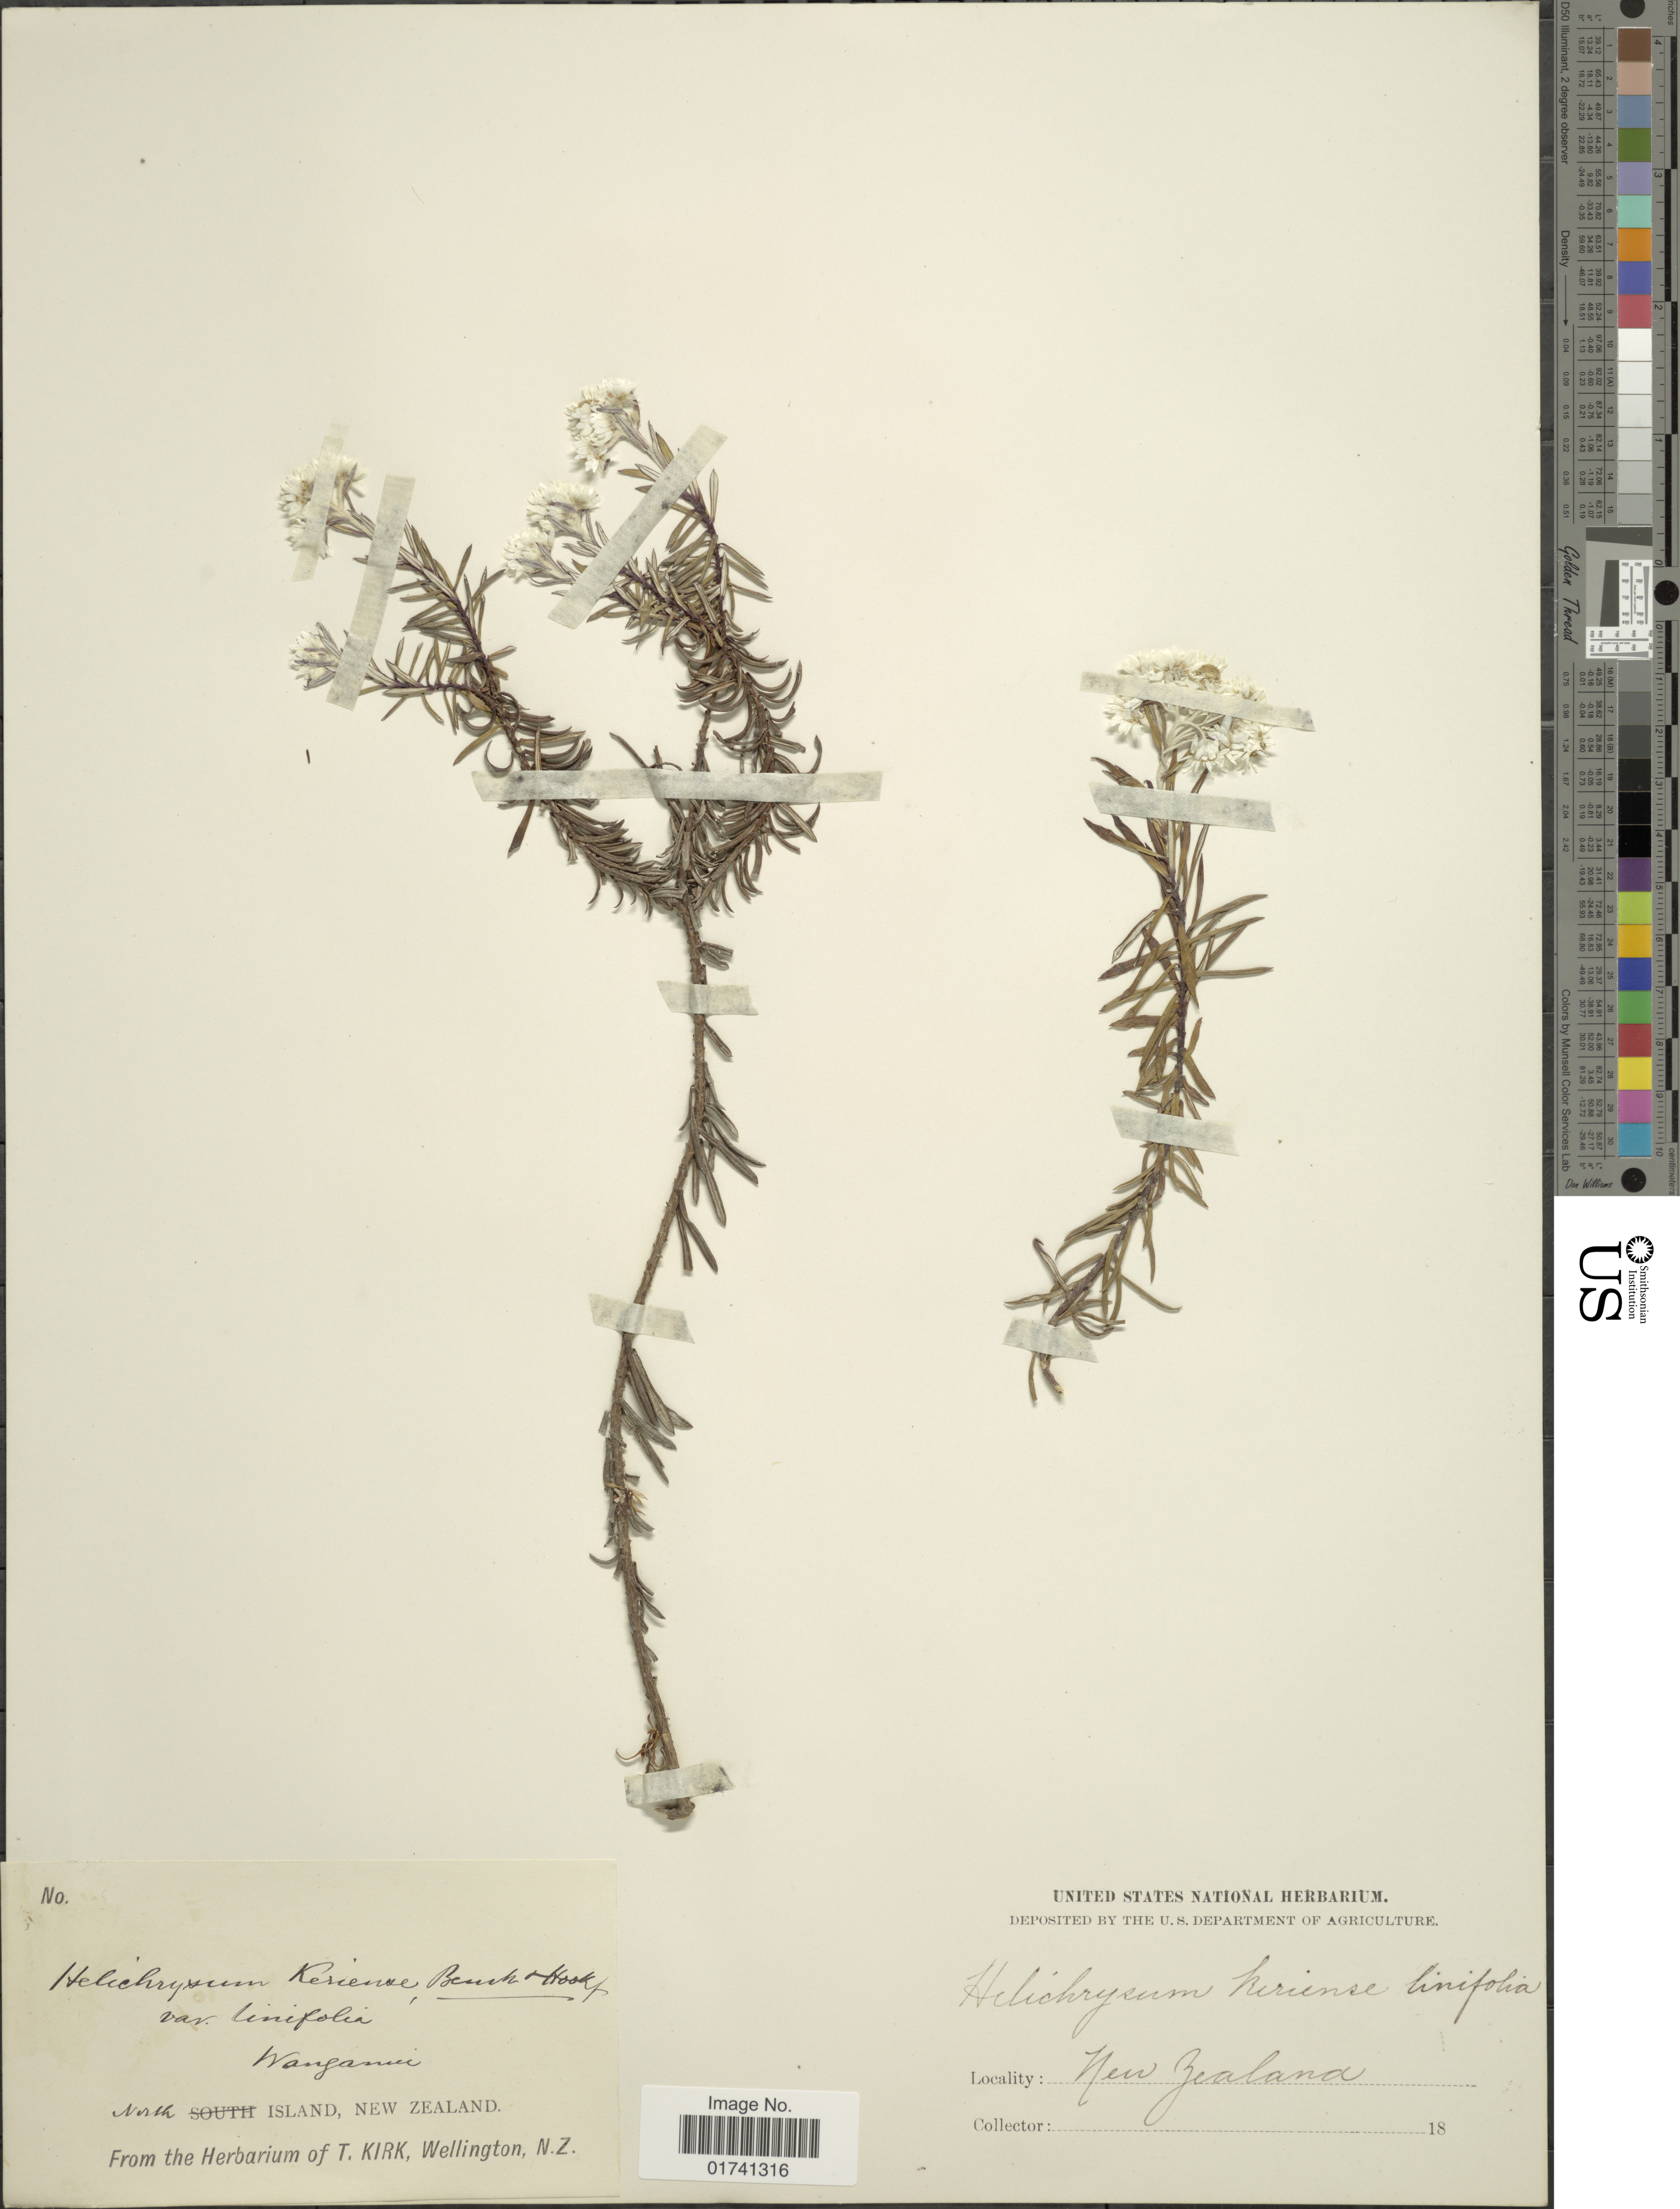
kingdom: Plantae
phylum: Tracheophyta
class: Magnoliopsida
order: Asterales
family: Asteraceae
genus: Anaphalioides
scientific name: Anaphalioides trinervis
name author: (G. Forst.) Anderb.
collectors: ex Herb. T. Kirk, Wellington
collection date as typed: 18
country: New Zealand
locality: North Island, Whanganui